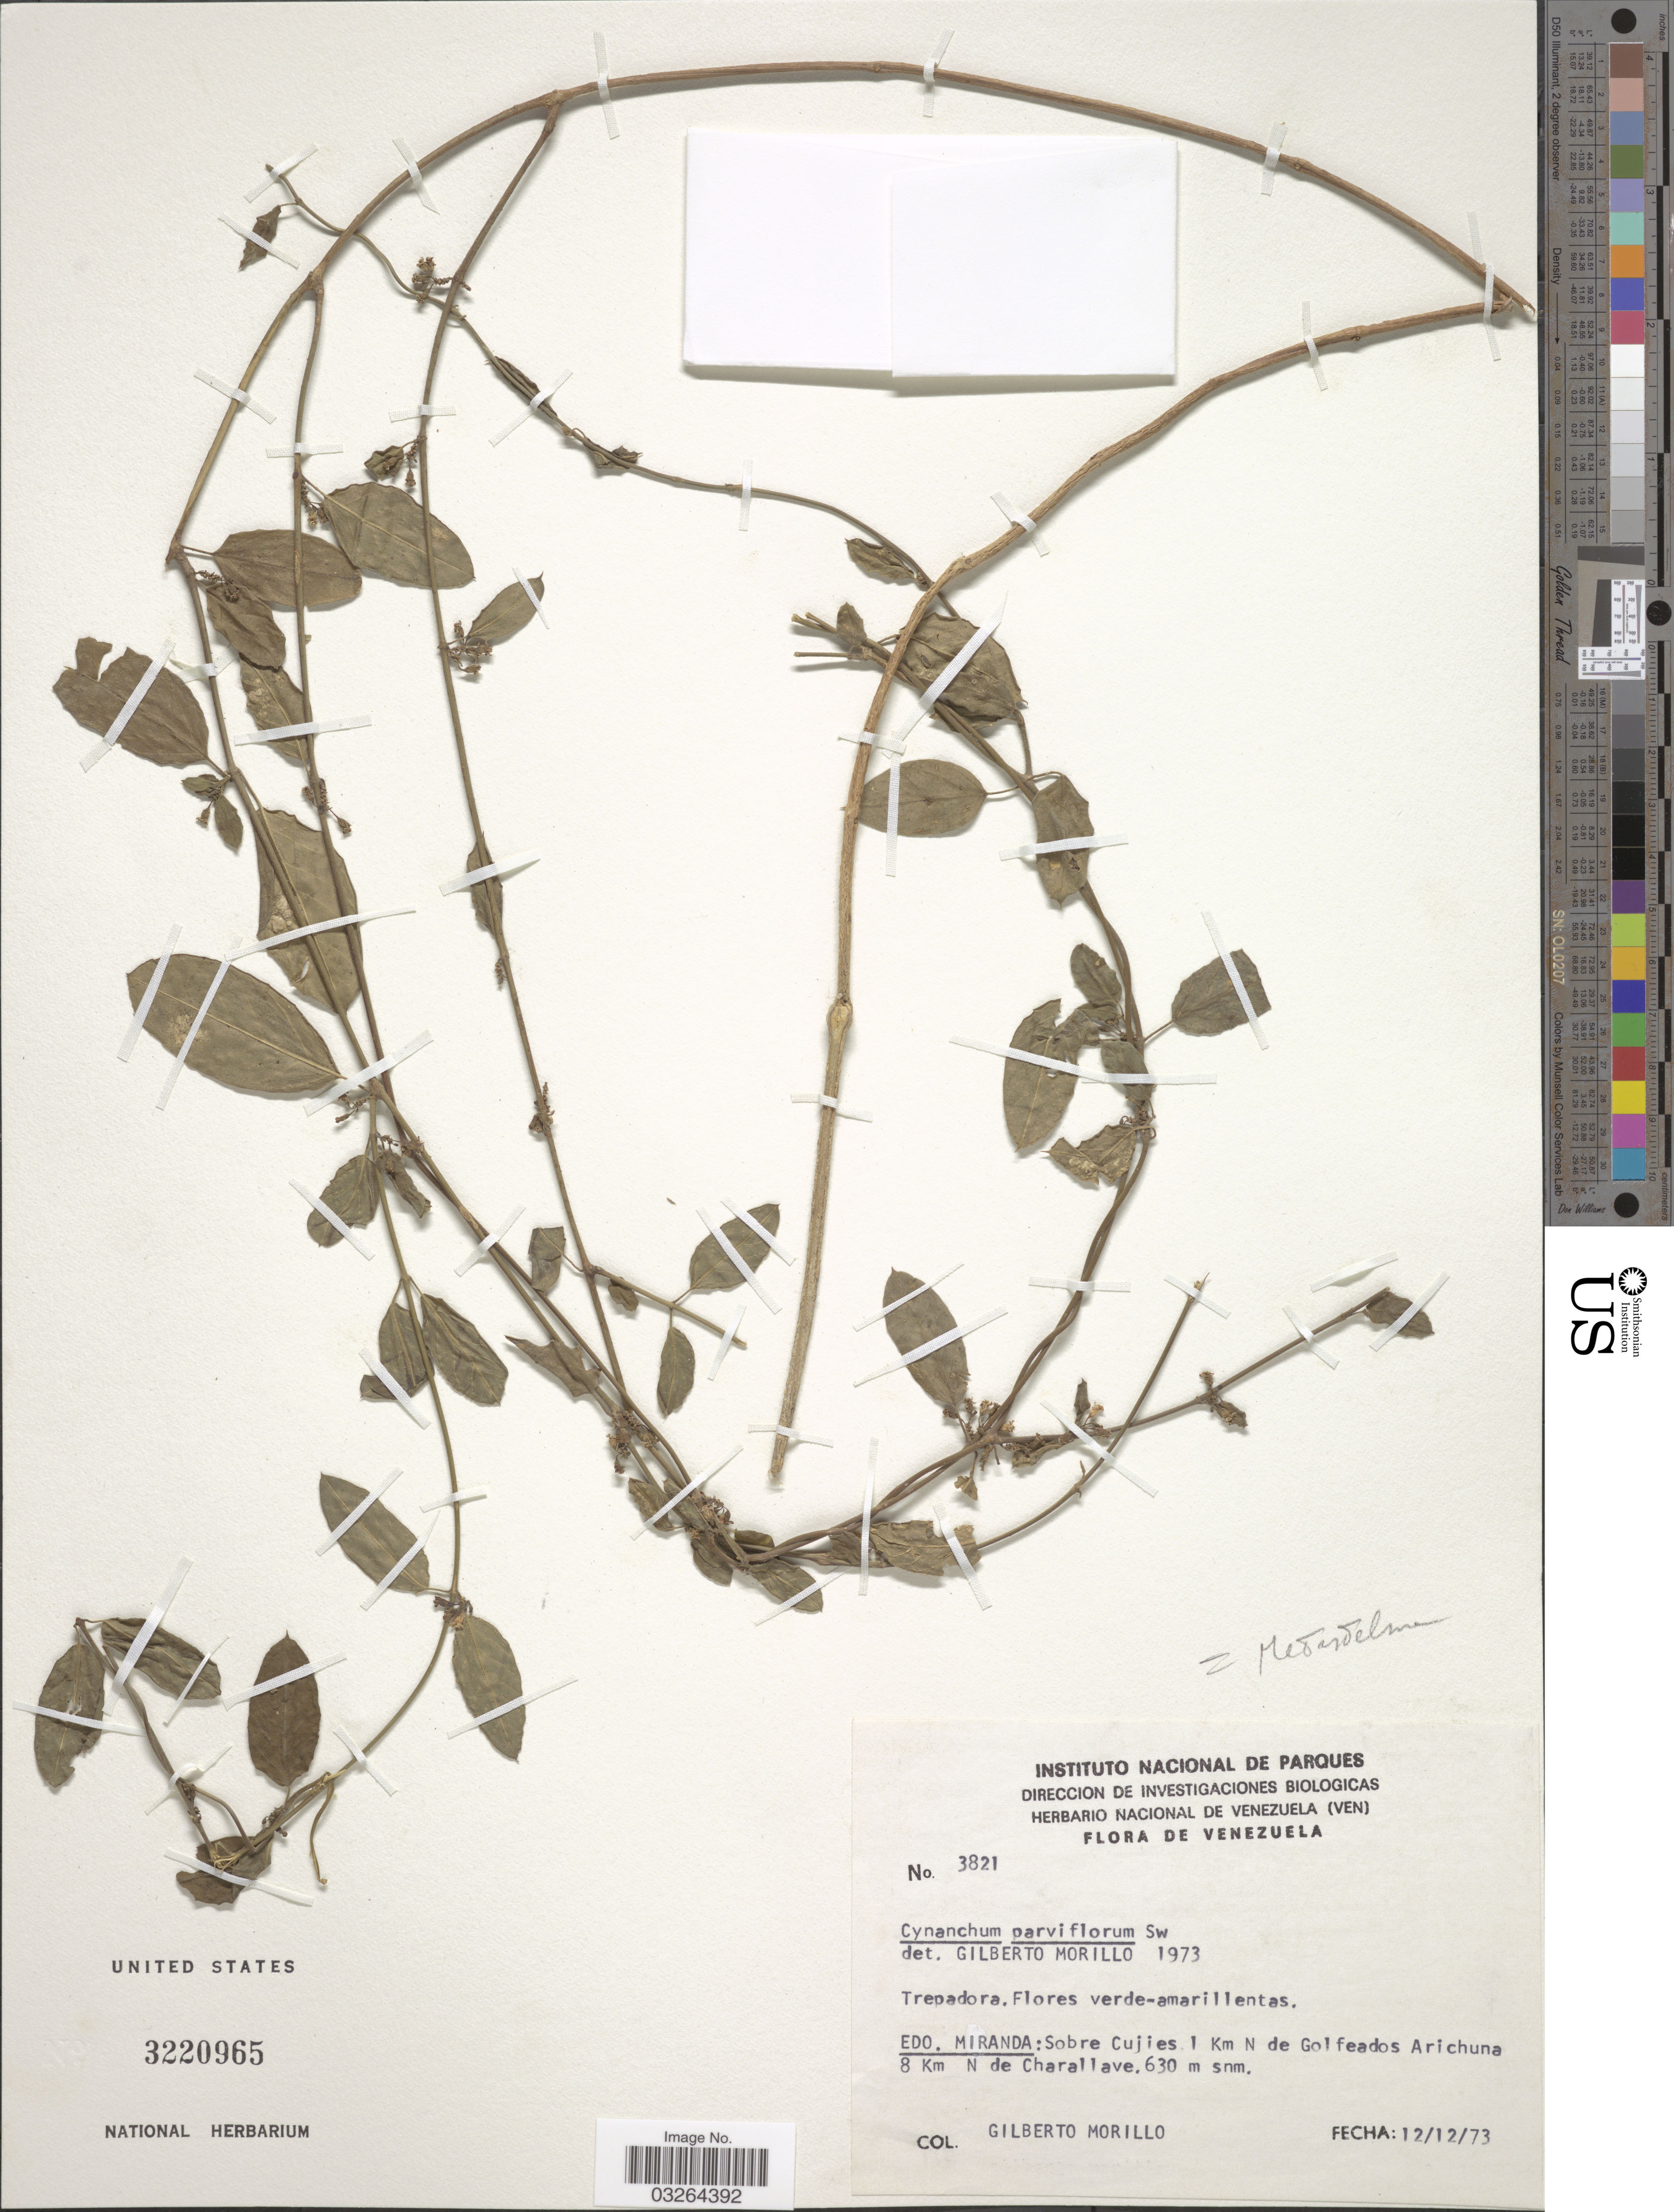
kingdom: Plantae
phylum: Tracheophyta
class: Magnoliopsida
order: Gentianales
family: Apocynaceae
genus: Metastelma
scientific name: Metastelma parviflorum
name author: (Sw.) Schult.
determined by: Liede-Schumann, Sigrid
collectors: G. N. Morillo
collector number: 3821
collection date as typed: Transcribed d/m/y: 12/12/73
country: Venezuela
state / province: Miranda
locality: Sobre Cujies, 1 Km N de Golfeados Arichuna 8 Km N de Charallave.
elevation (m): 630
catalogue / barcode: US 3220965